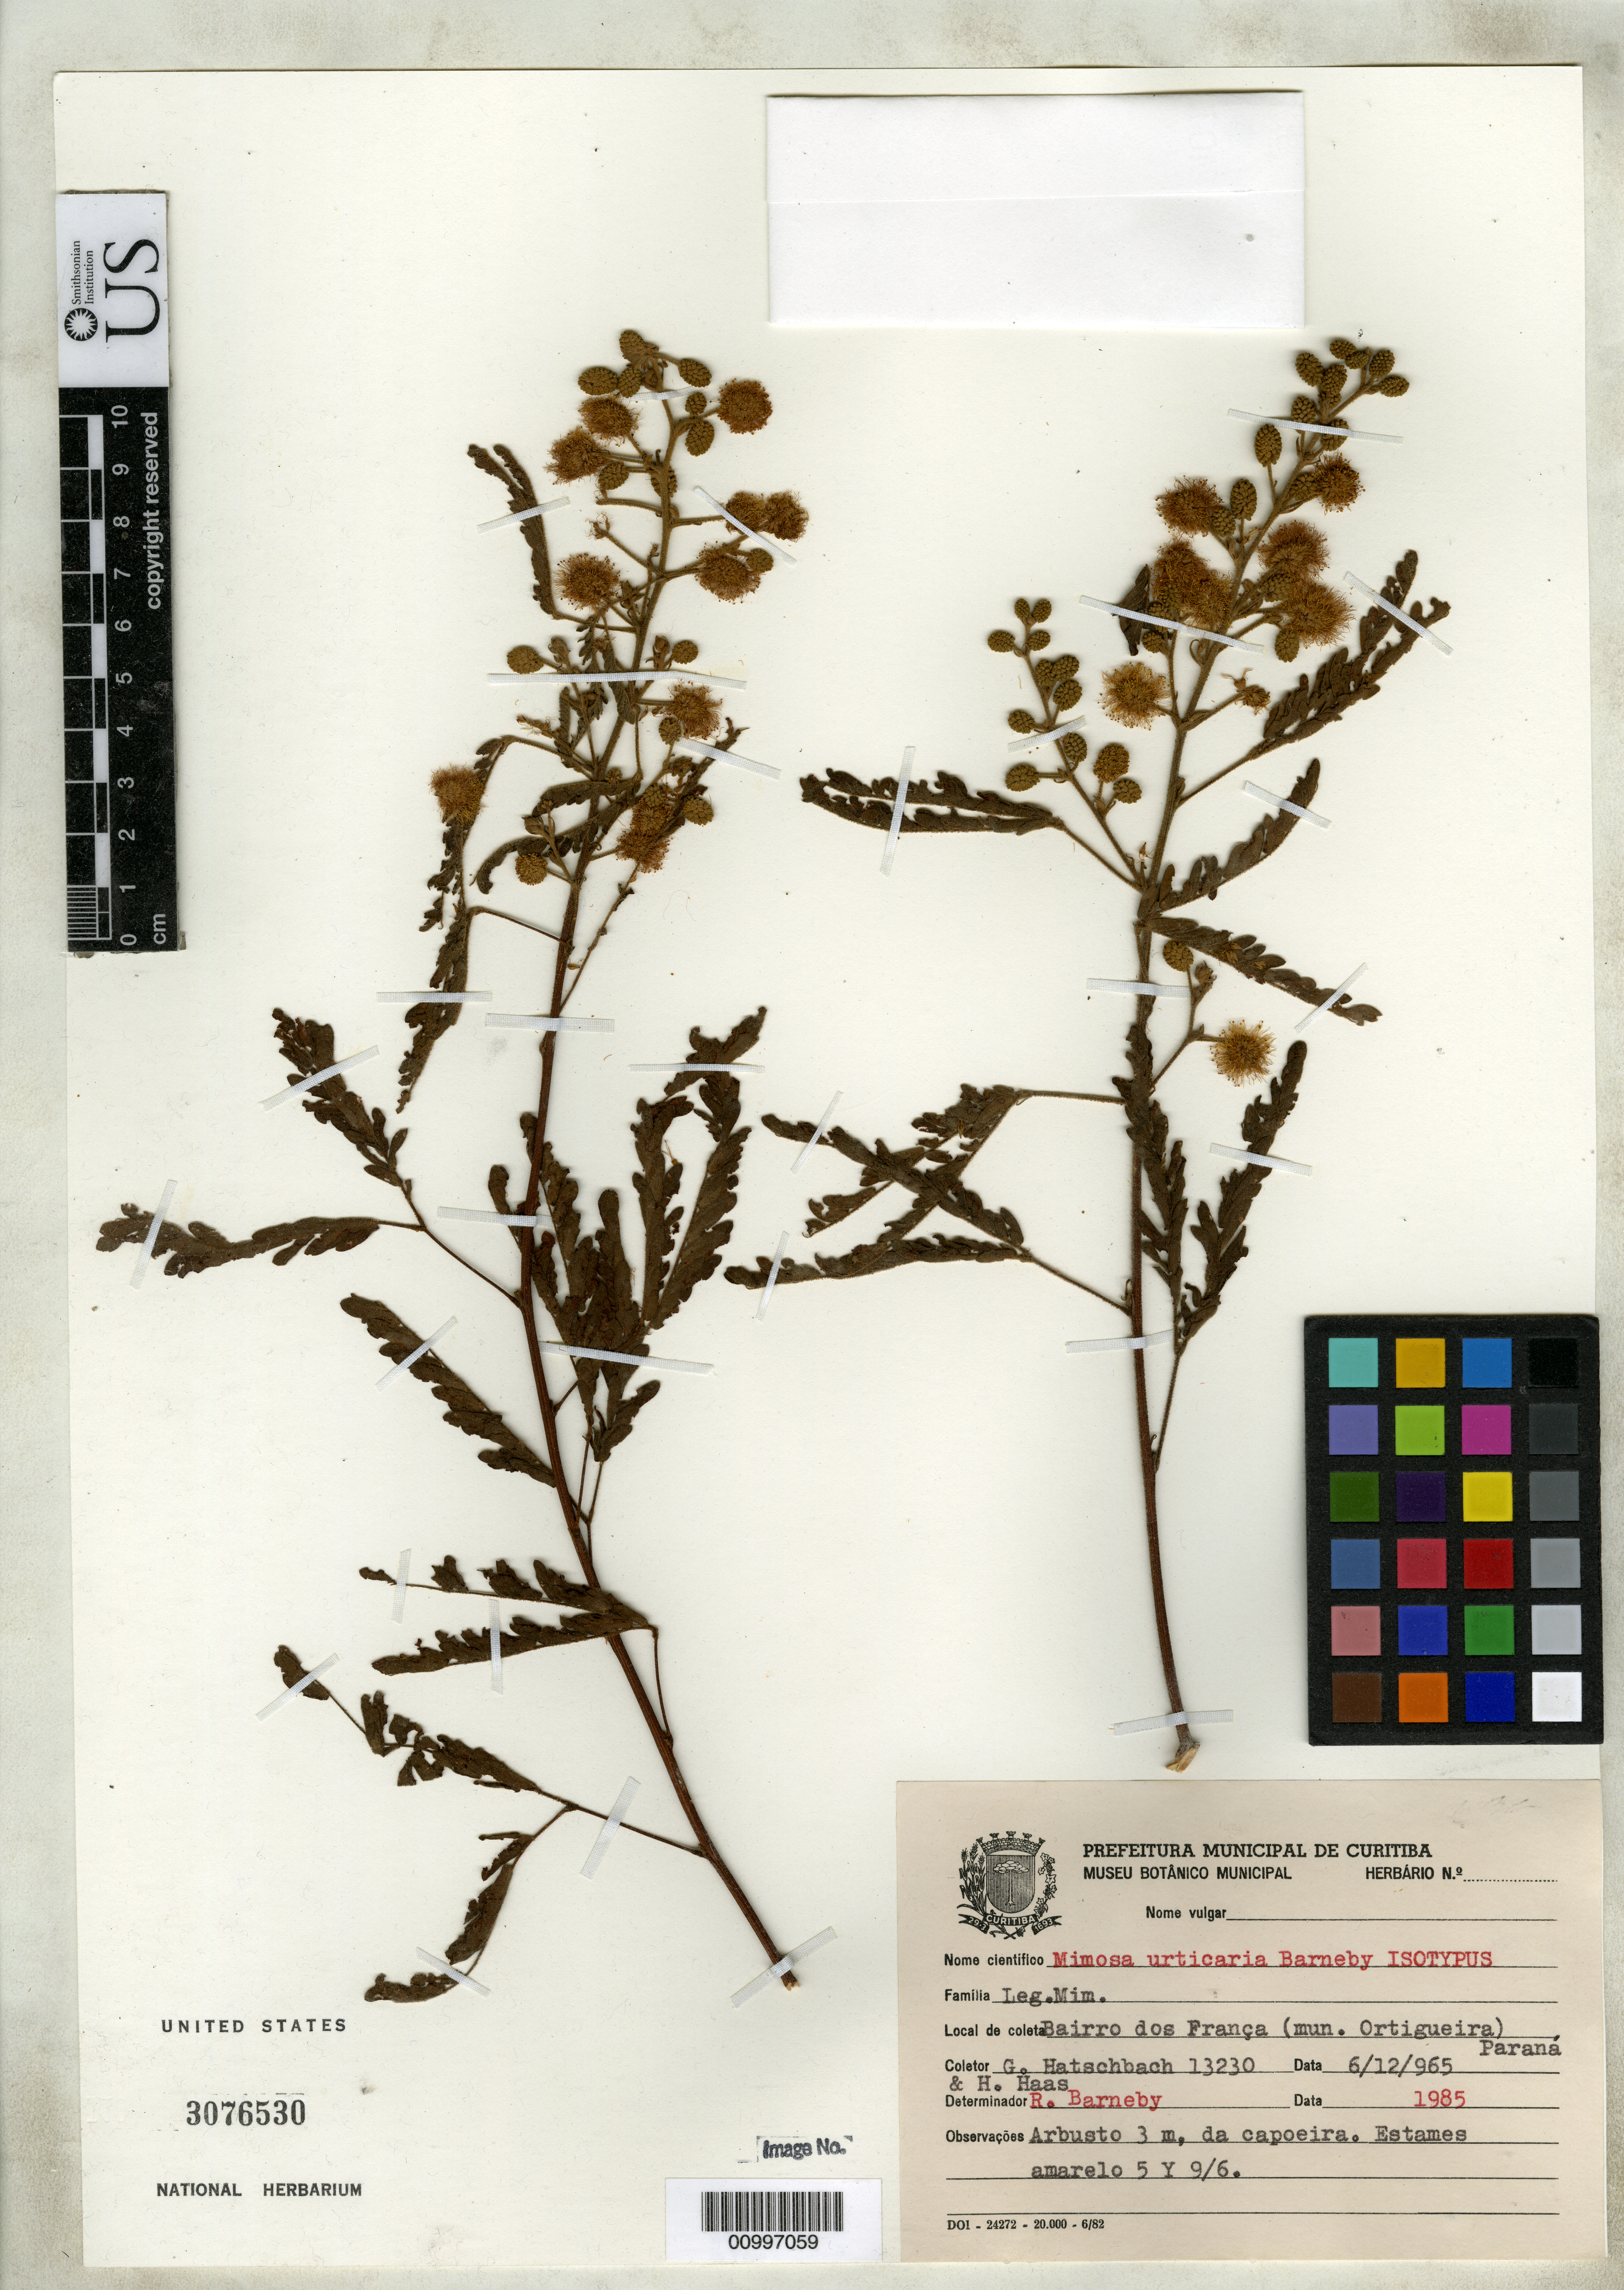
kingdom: Plantae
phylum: Tracheophyta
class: Magnoliopsida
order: Fabales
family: Fabaceae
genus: Mimosa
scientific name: Mimosa urticaria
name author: Barneby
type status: Isotype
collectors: G. Hatschbach & H. Haas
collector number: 13230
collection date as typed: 06 Dec 1965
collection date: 1965-12-06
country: Brazil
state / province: Paraná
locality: Bairro dos França (mun. Ortigueira).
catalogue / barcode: US 3076530